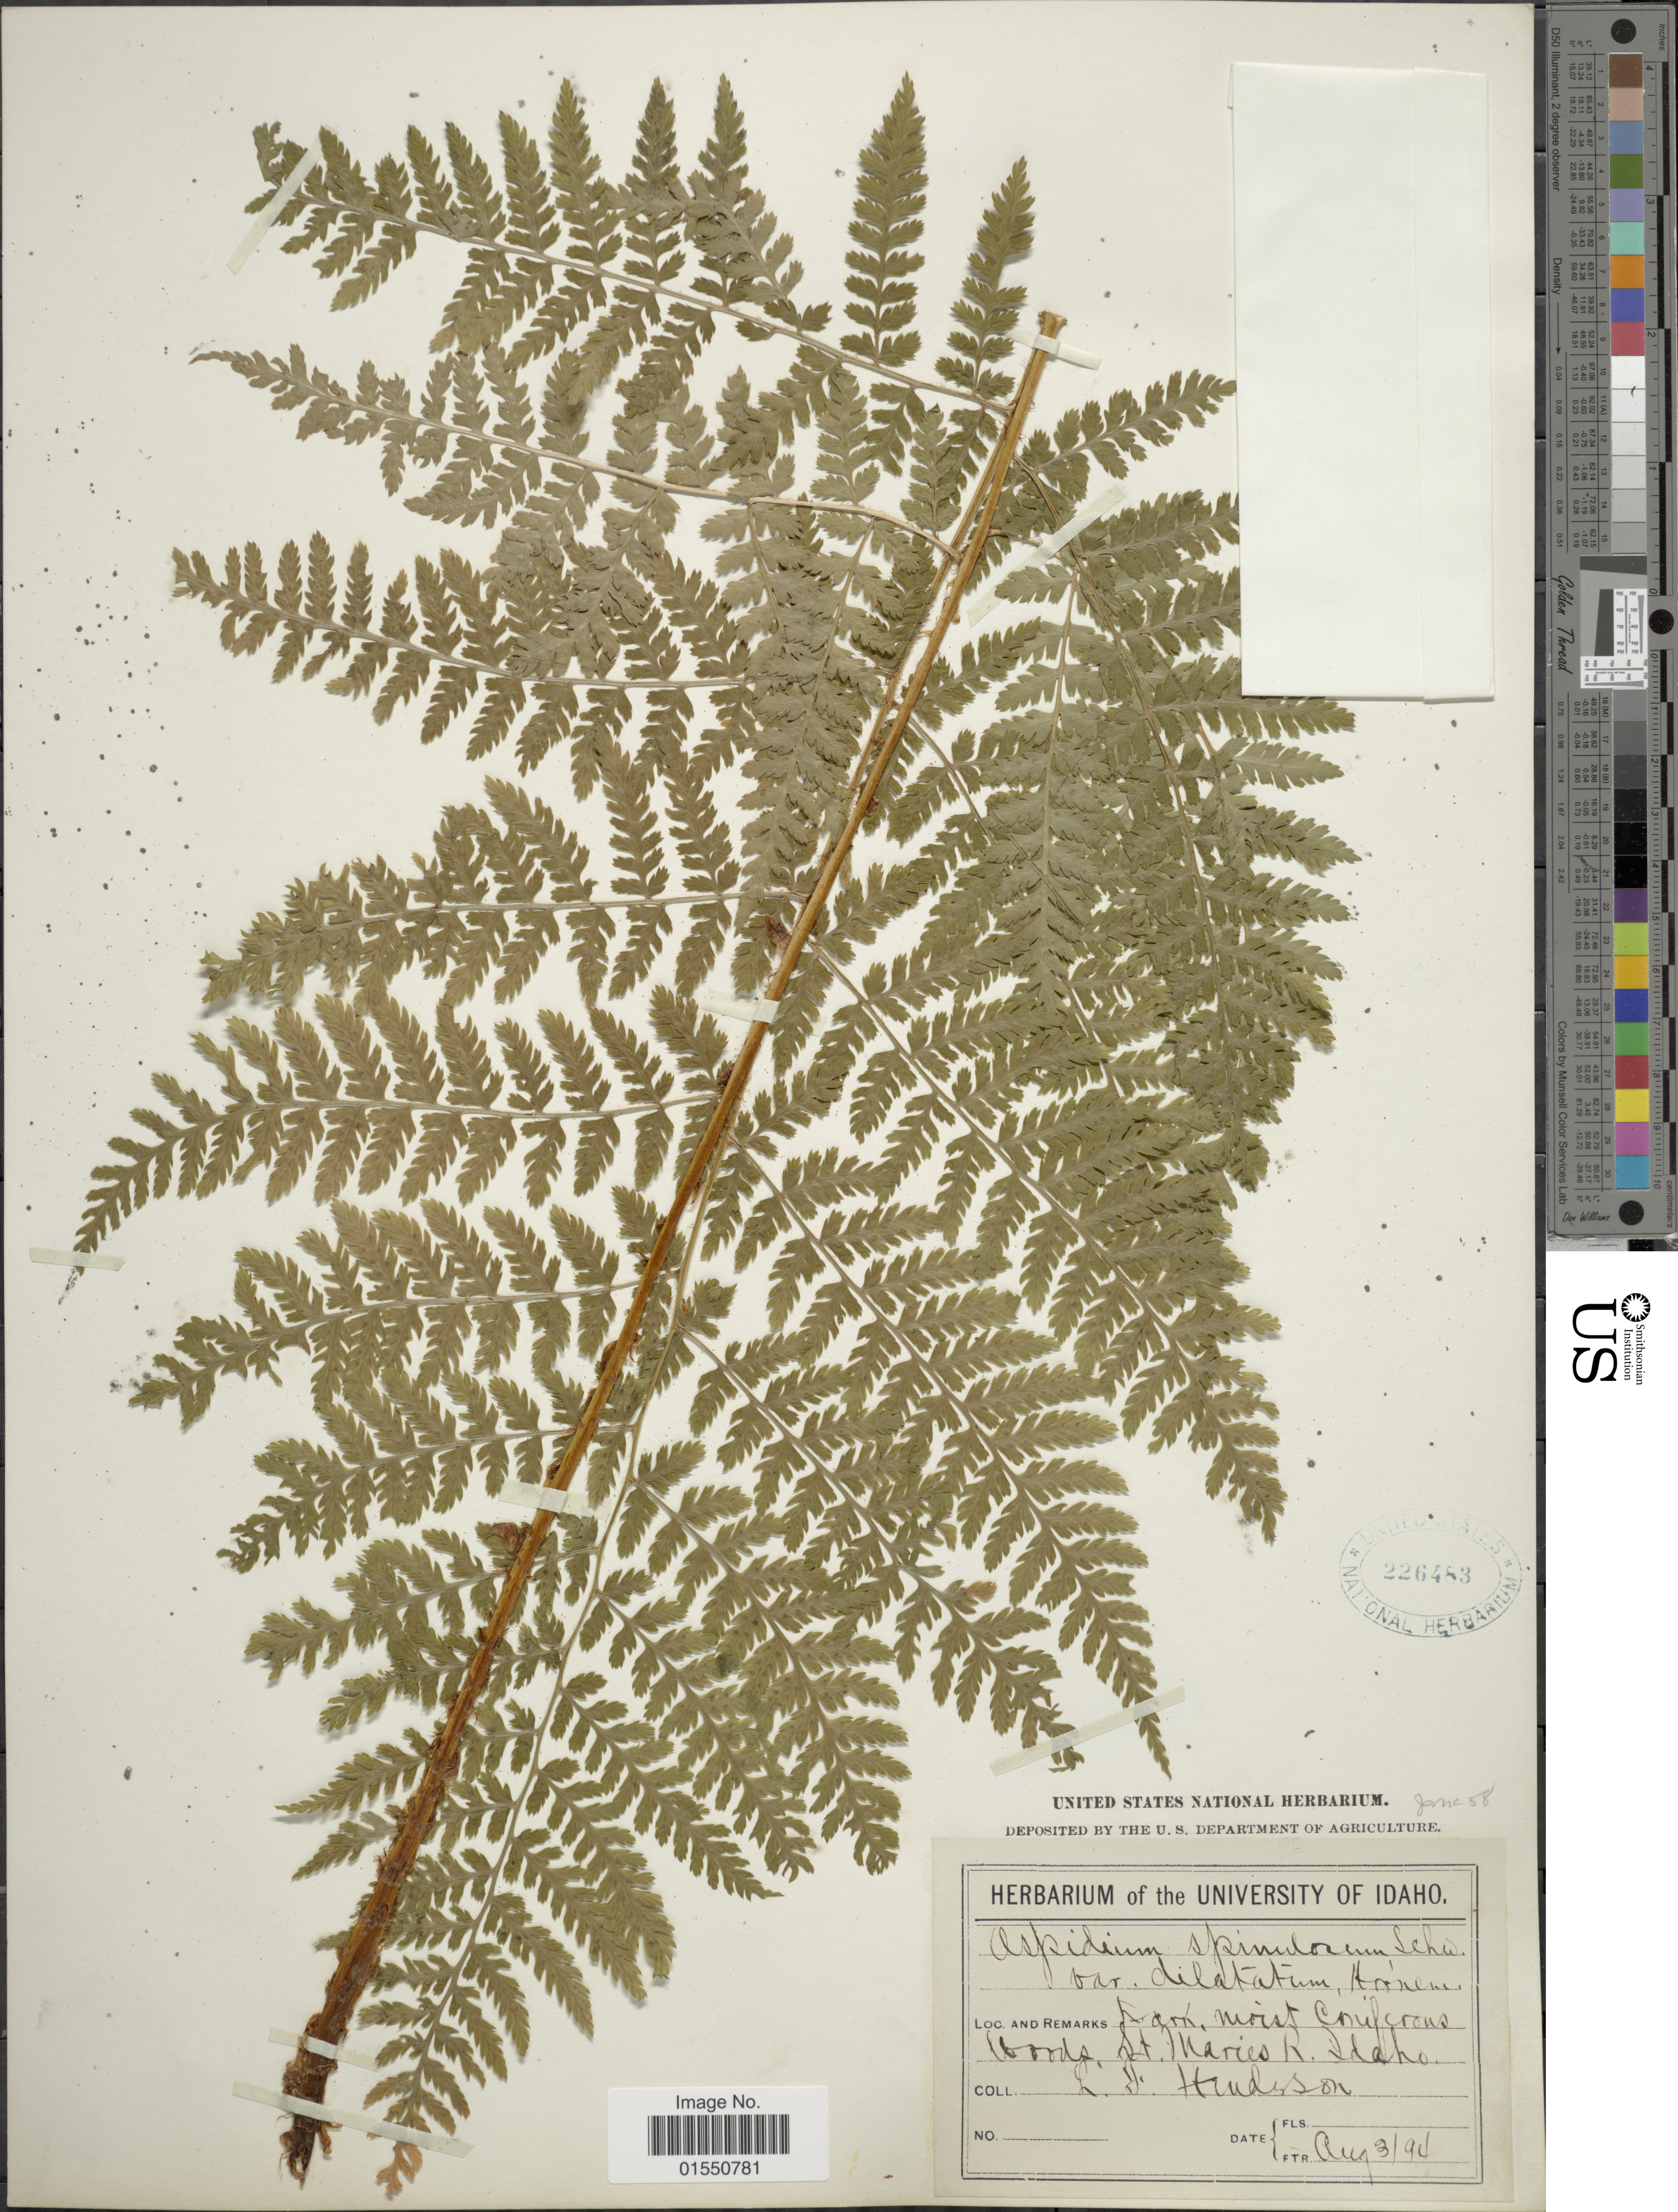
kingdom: Plantae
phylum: Tracheophyta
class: Polypodiopsida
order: Polypodiales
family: Dryopteridaceae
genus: Dryopteris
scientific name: Dryopteris expansa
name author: (C. Presl) Fraser-Jenk. & Jermy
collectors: L. Henderson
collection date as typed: Transcribed d/m/y: 3/8/94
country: United States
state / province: Idaho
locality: St. Maries R.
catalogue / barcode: US 226483